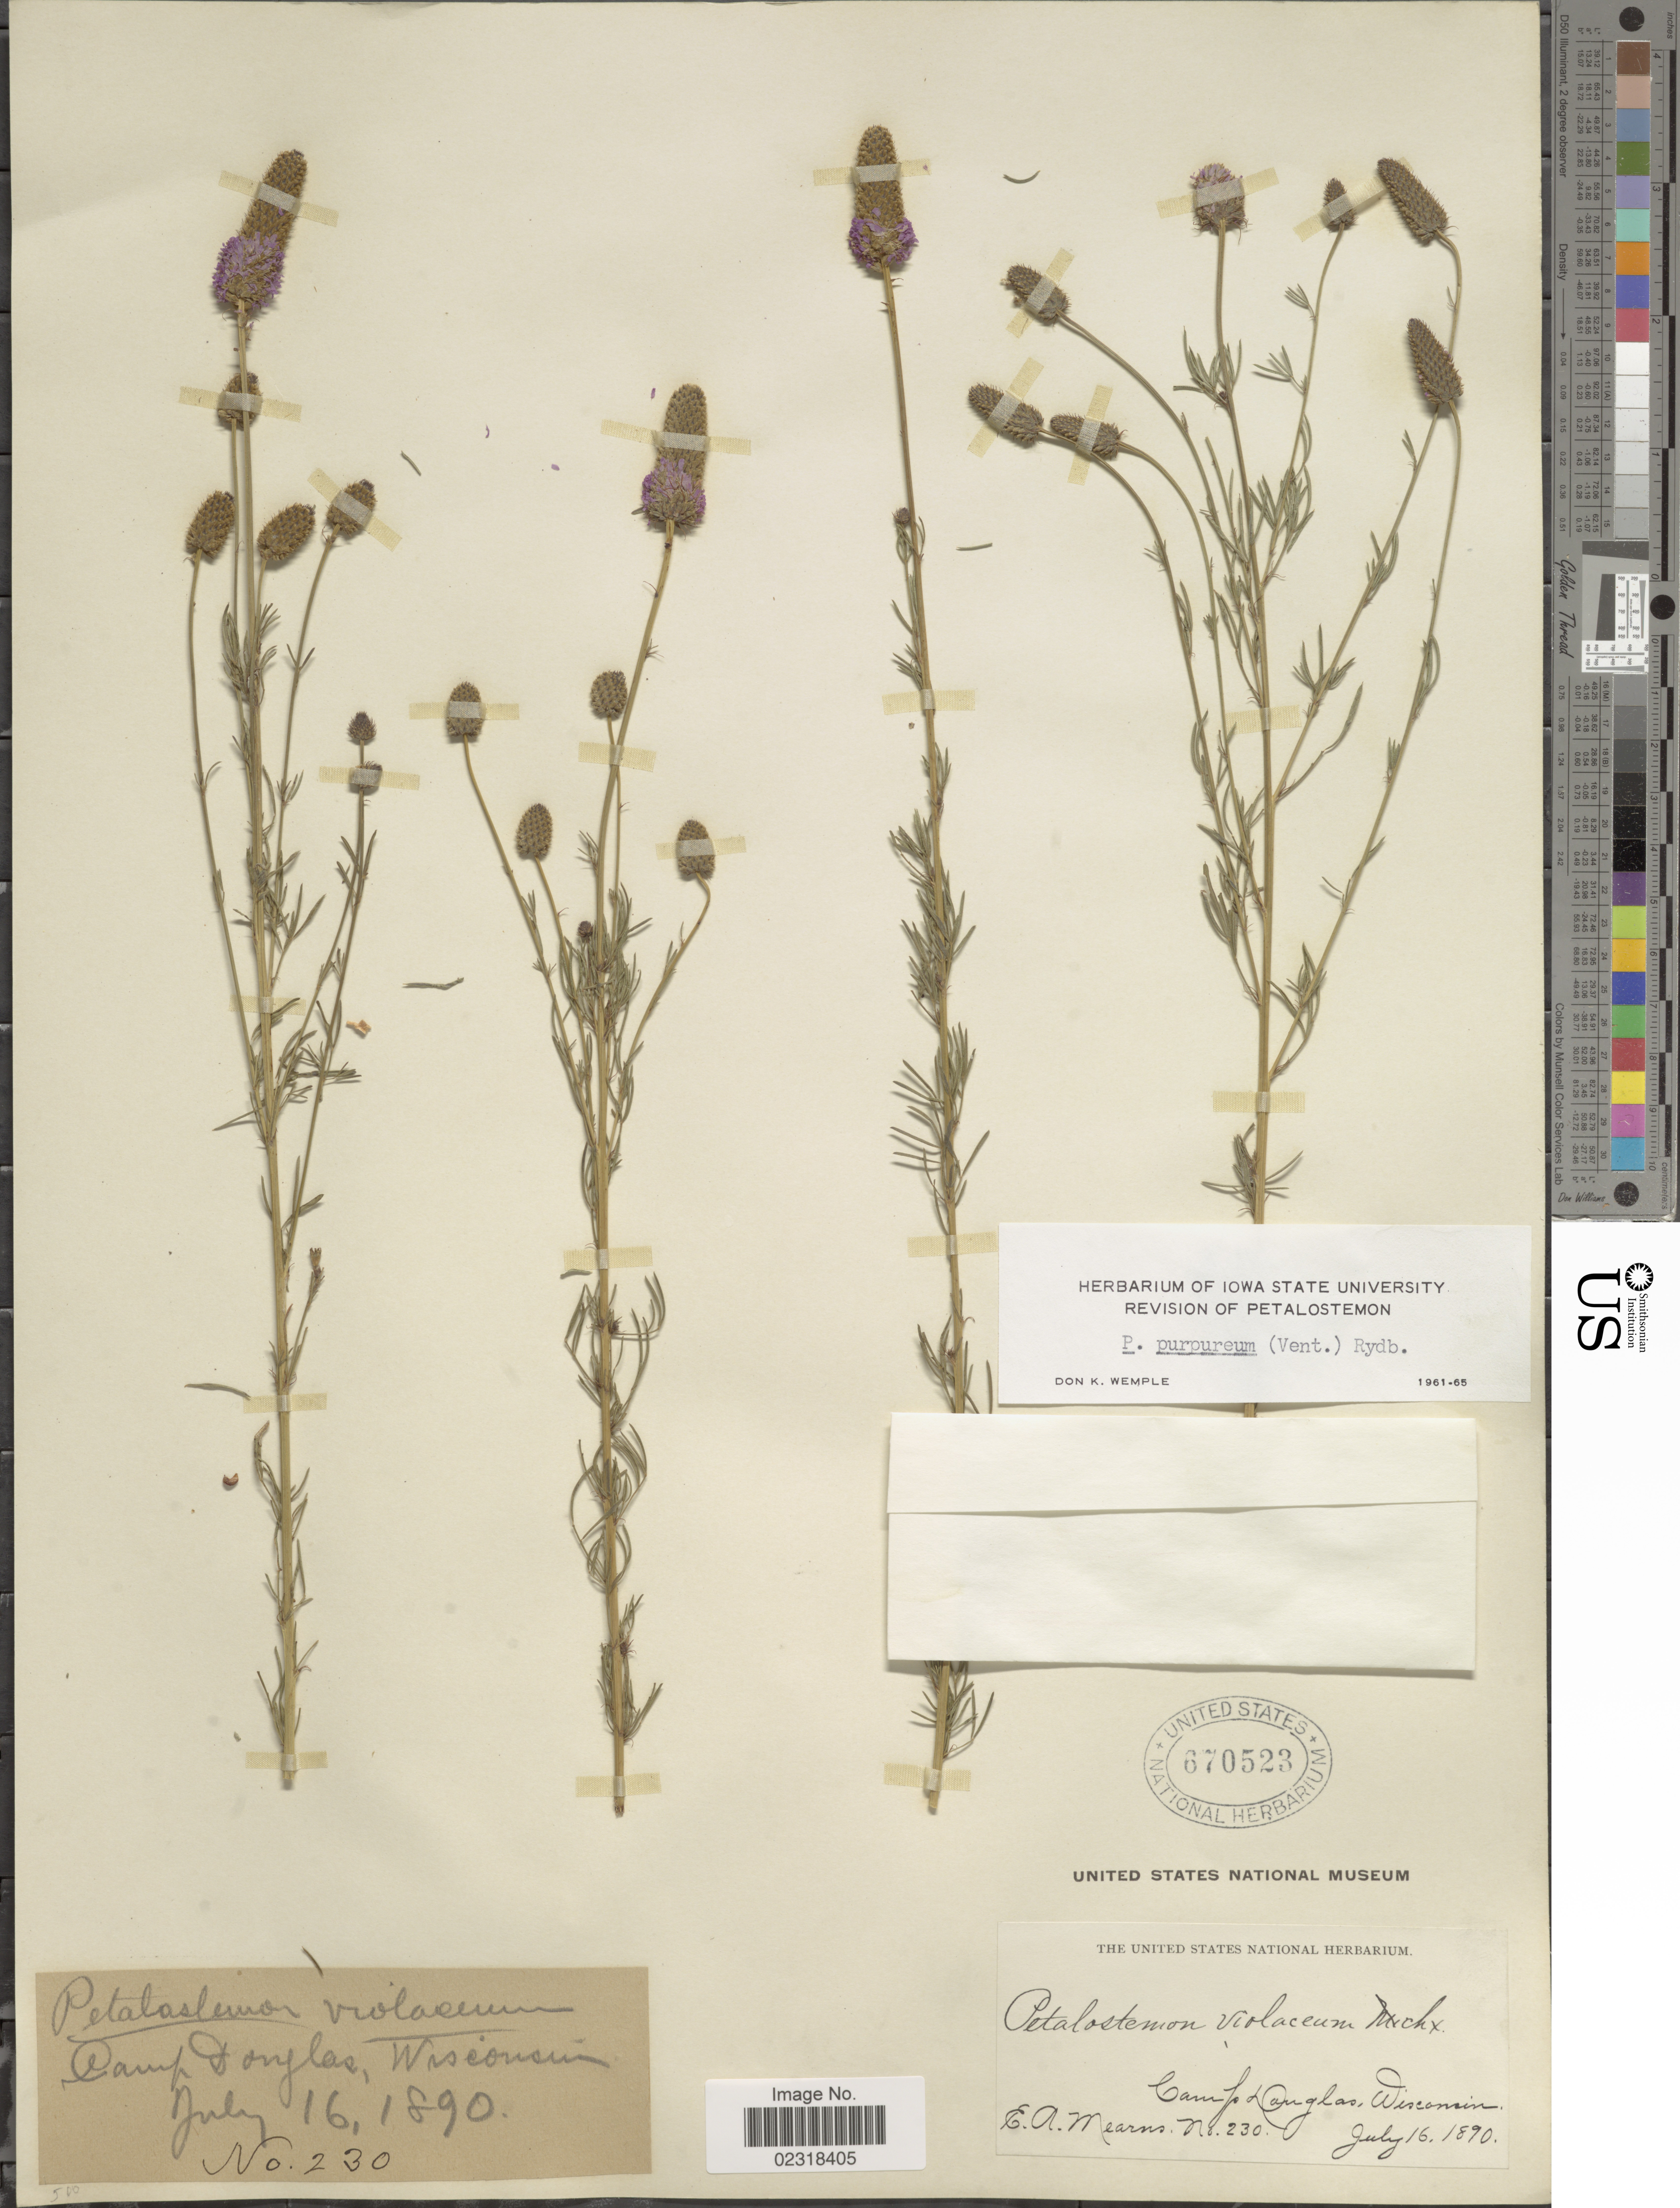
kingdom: Plantae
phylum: Tracheophyta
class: Magnoliopsida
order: Fabales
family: Fabaceae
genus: Dalea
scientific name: Dalea purpurea var. purpurea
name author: Vent.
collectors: E. A. Mearns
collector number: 230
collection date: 1890-07-16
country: United States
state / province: Wisconsin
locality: Camp Douglas, Wisconsin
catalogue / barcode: US 670523